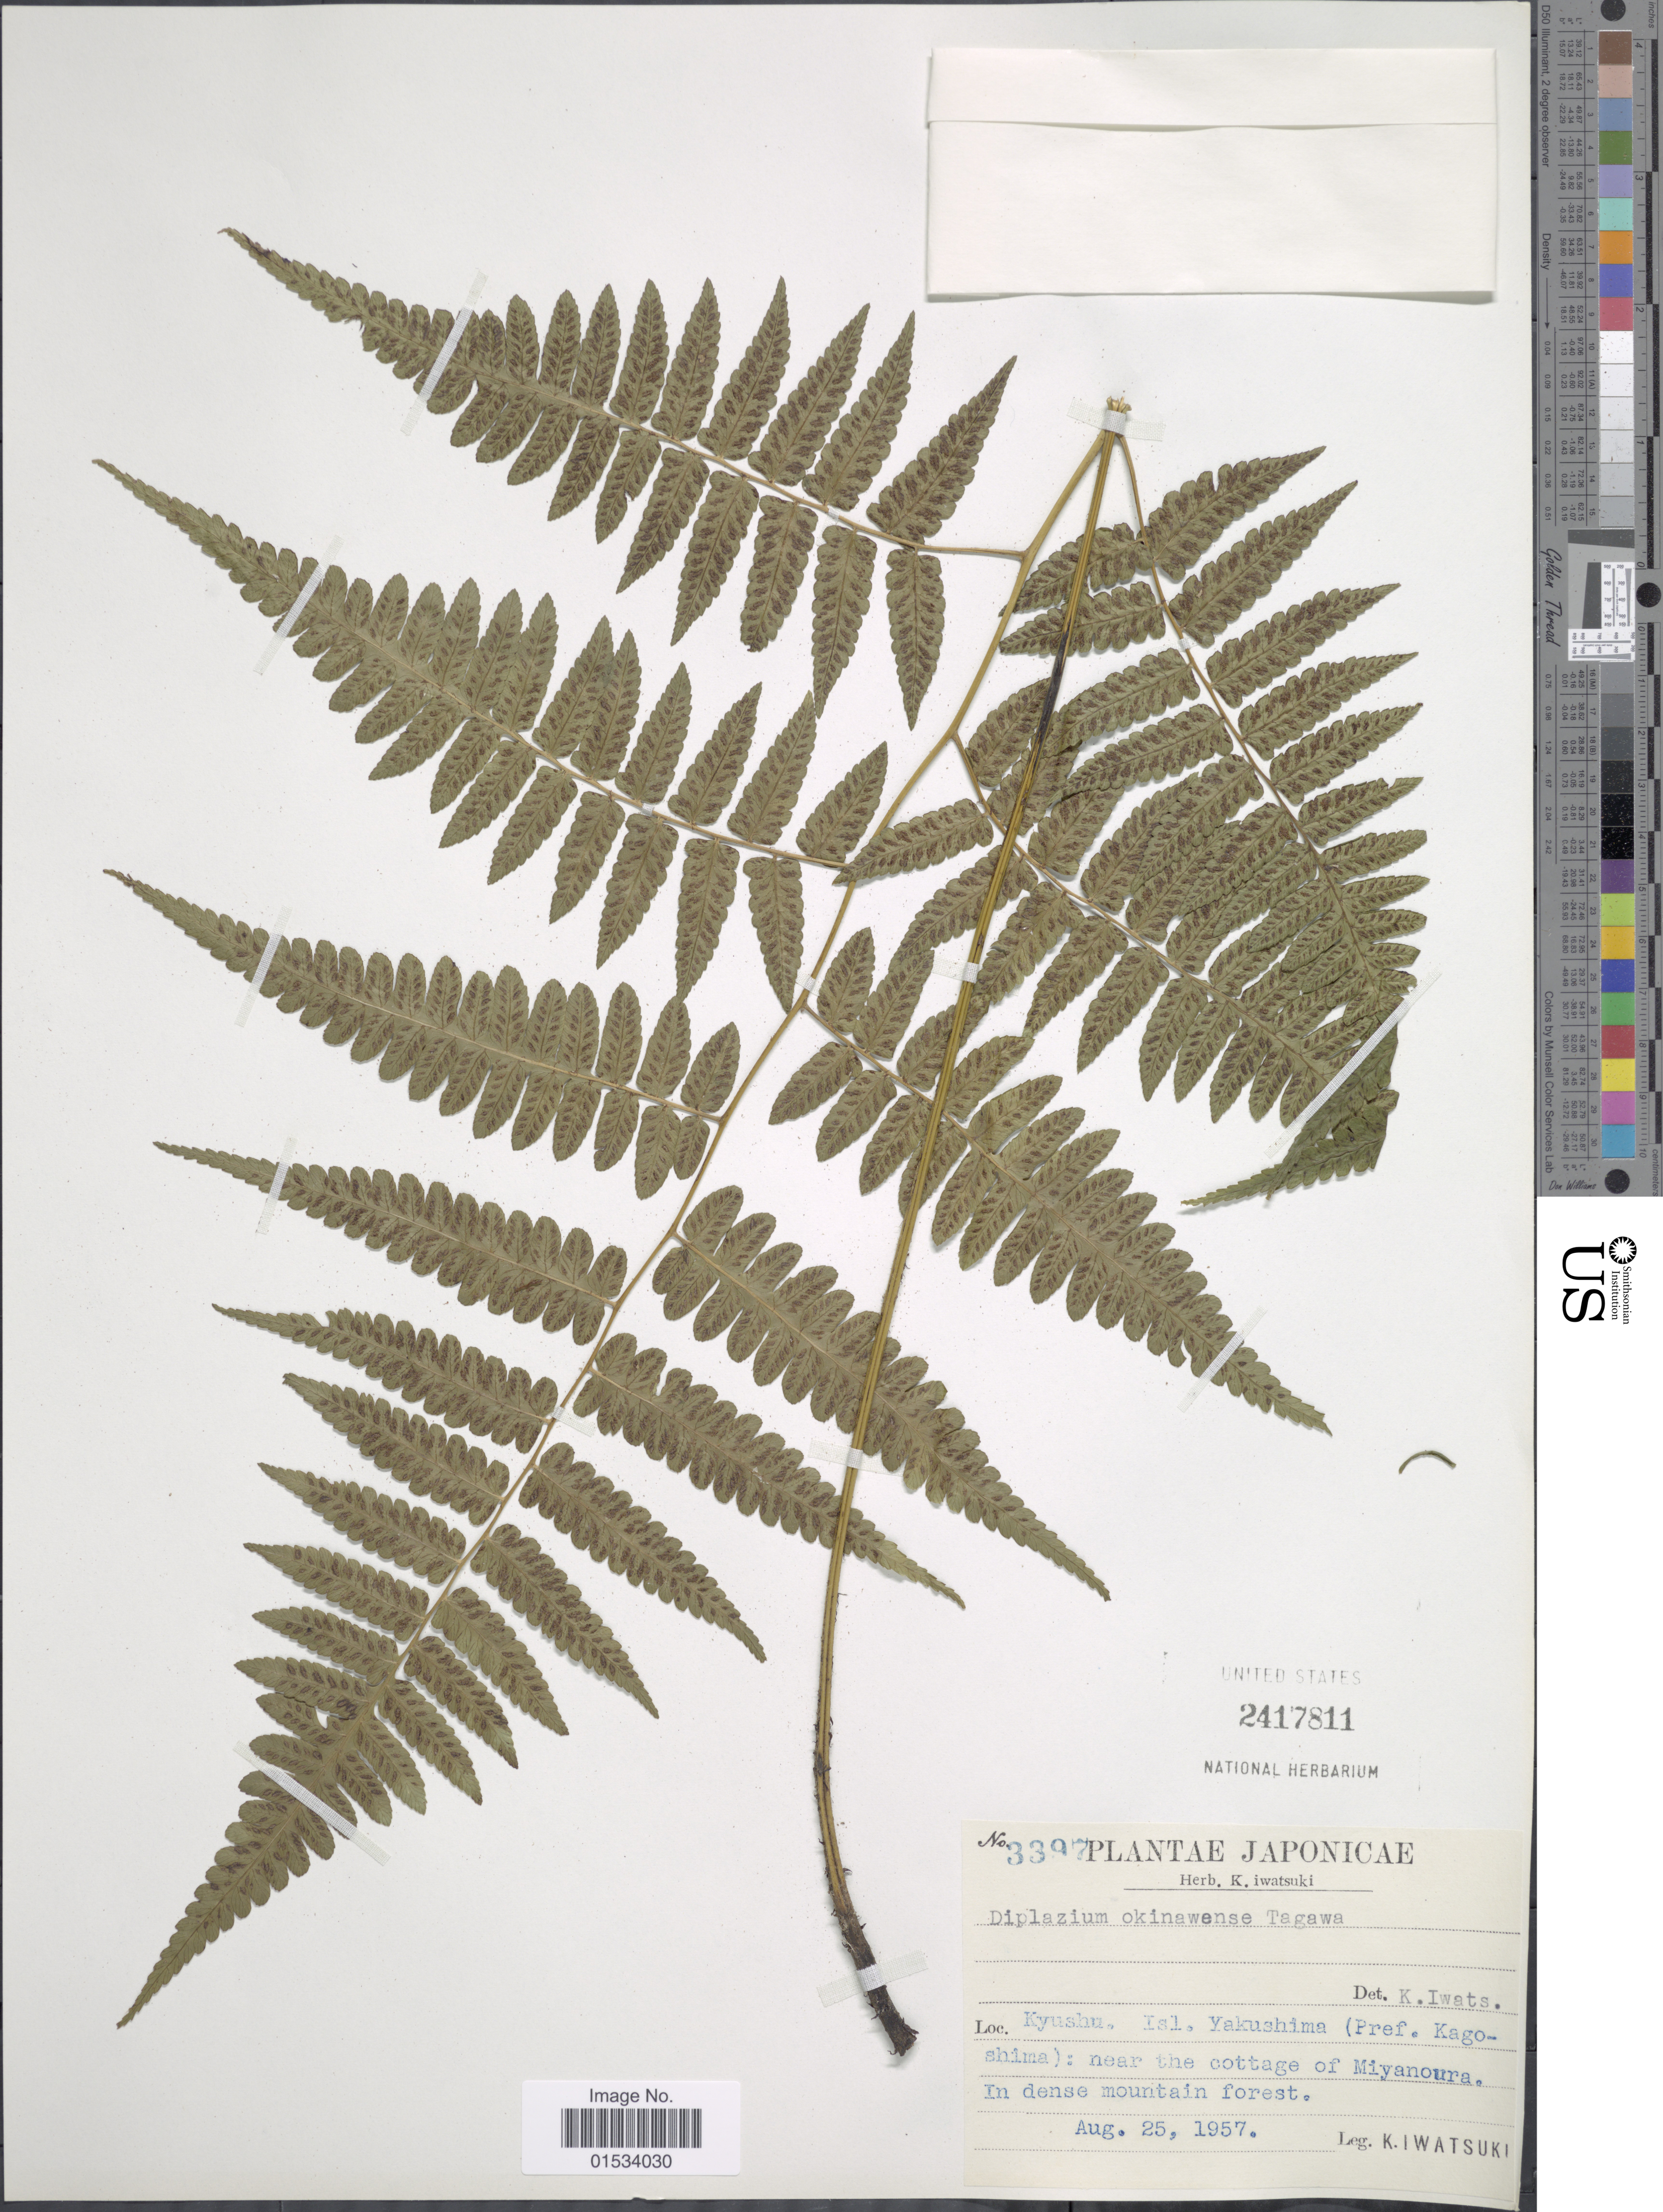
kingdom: Plantae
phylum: Tracheophyta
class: Polypodiopsida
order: Polypodiales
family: Athyriaceae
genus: Diplazium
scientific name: Diplazium okinawaense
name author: Tagawa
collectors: K. Iwatsuki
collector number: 3397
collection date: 1957-08-25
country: Japan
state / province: Kagosima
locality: Kyushu. Isl. Yakushima; near the cottage of Miyanoura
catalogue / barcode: US 2417811